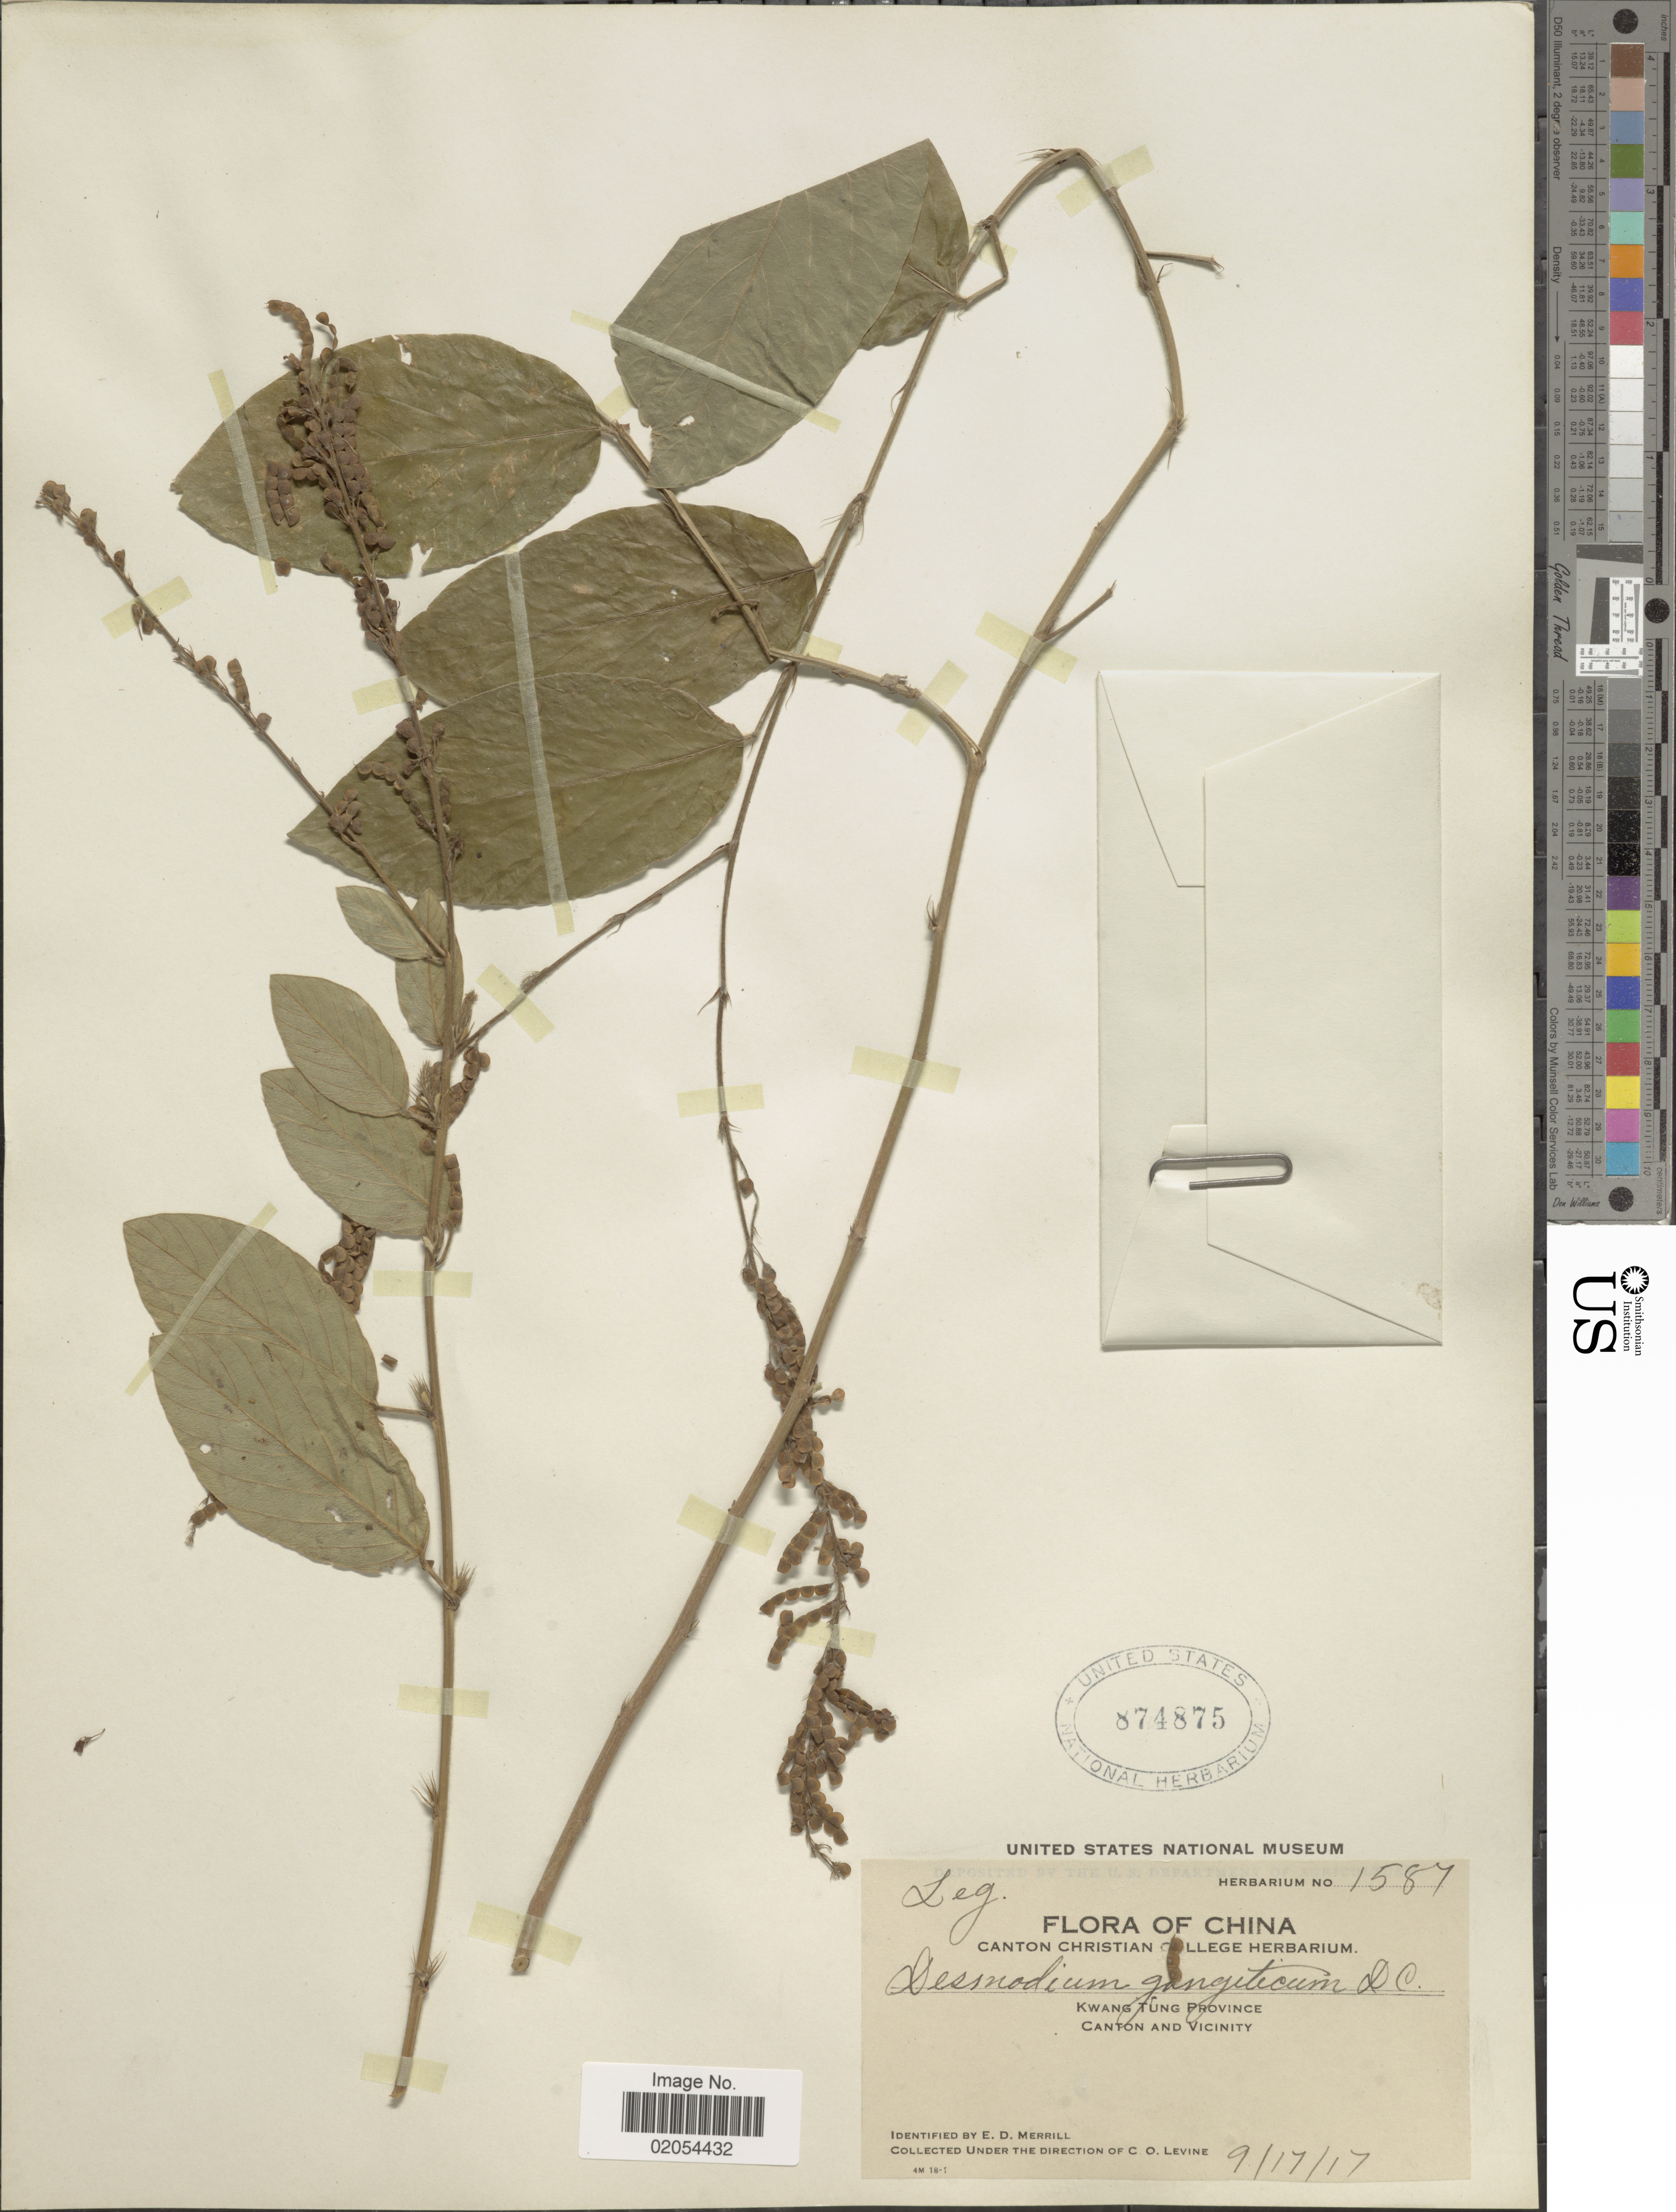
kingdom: Plantae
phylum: Tracheophyta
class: Magnoliopsida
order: Fabales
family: Fabaceae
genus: Pleurolobus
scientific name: Pleurolobus gangeticus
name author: (L.) J. St.-Hil. ex H. Ohashi & K. Ohashi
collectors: C. O. Levine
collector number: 1587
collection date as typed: Transcribed d/m/y: 17/9/17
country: China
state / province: Guangdong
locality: Kwang Tung Province, Canton and vicinity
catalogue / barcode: US 874875